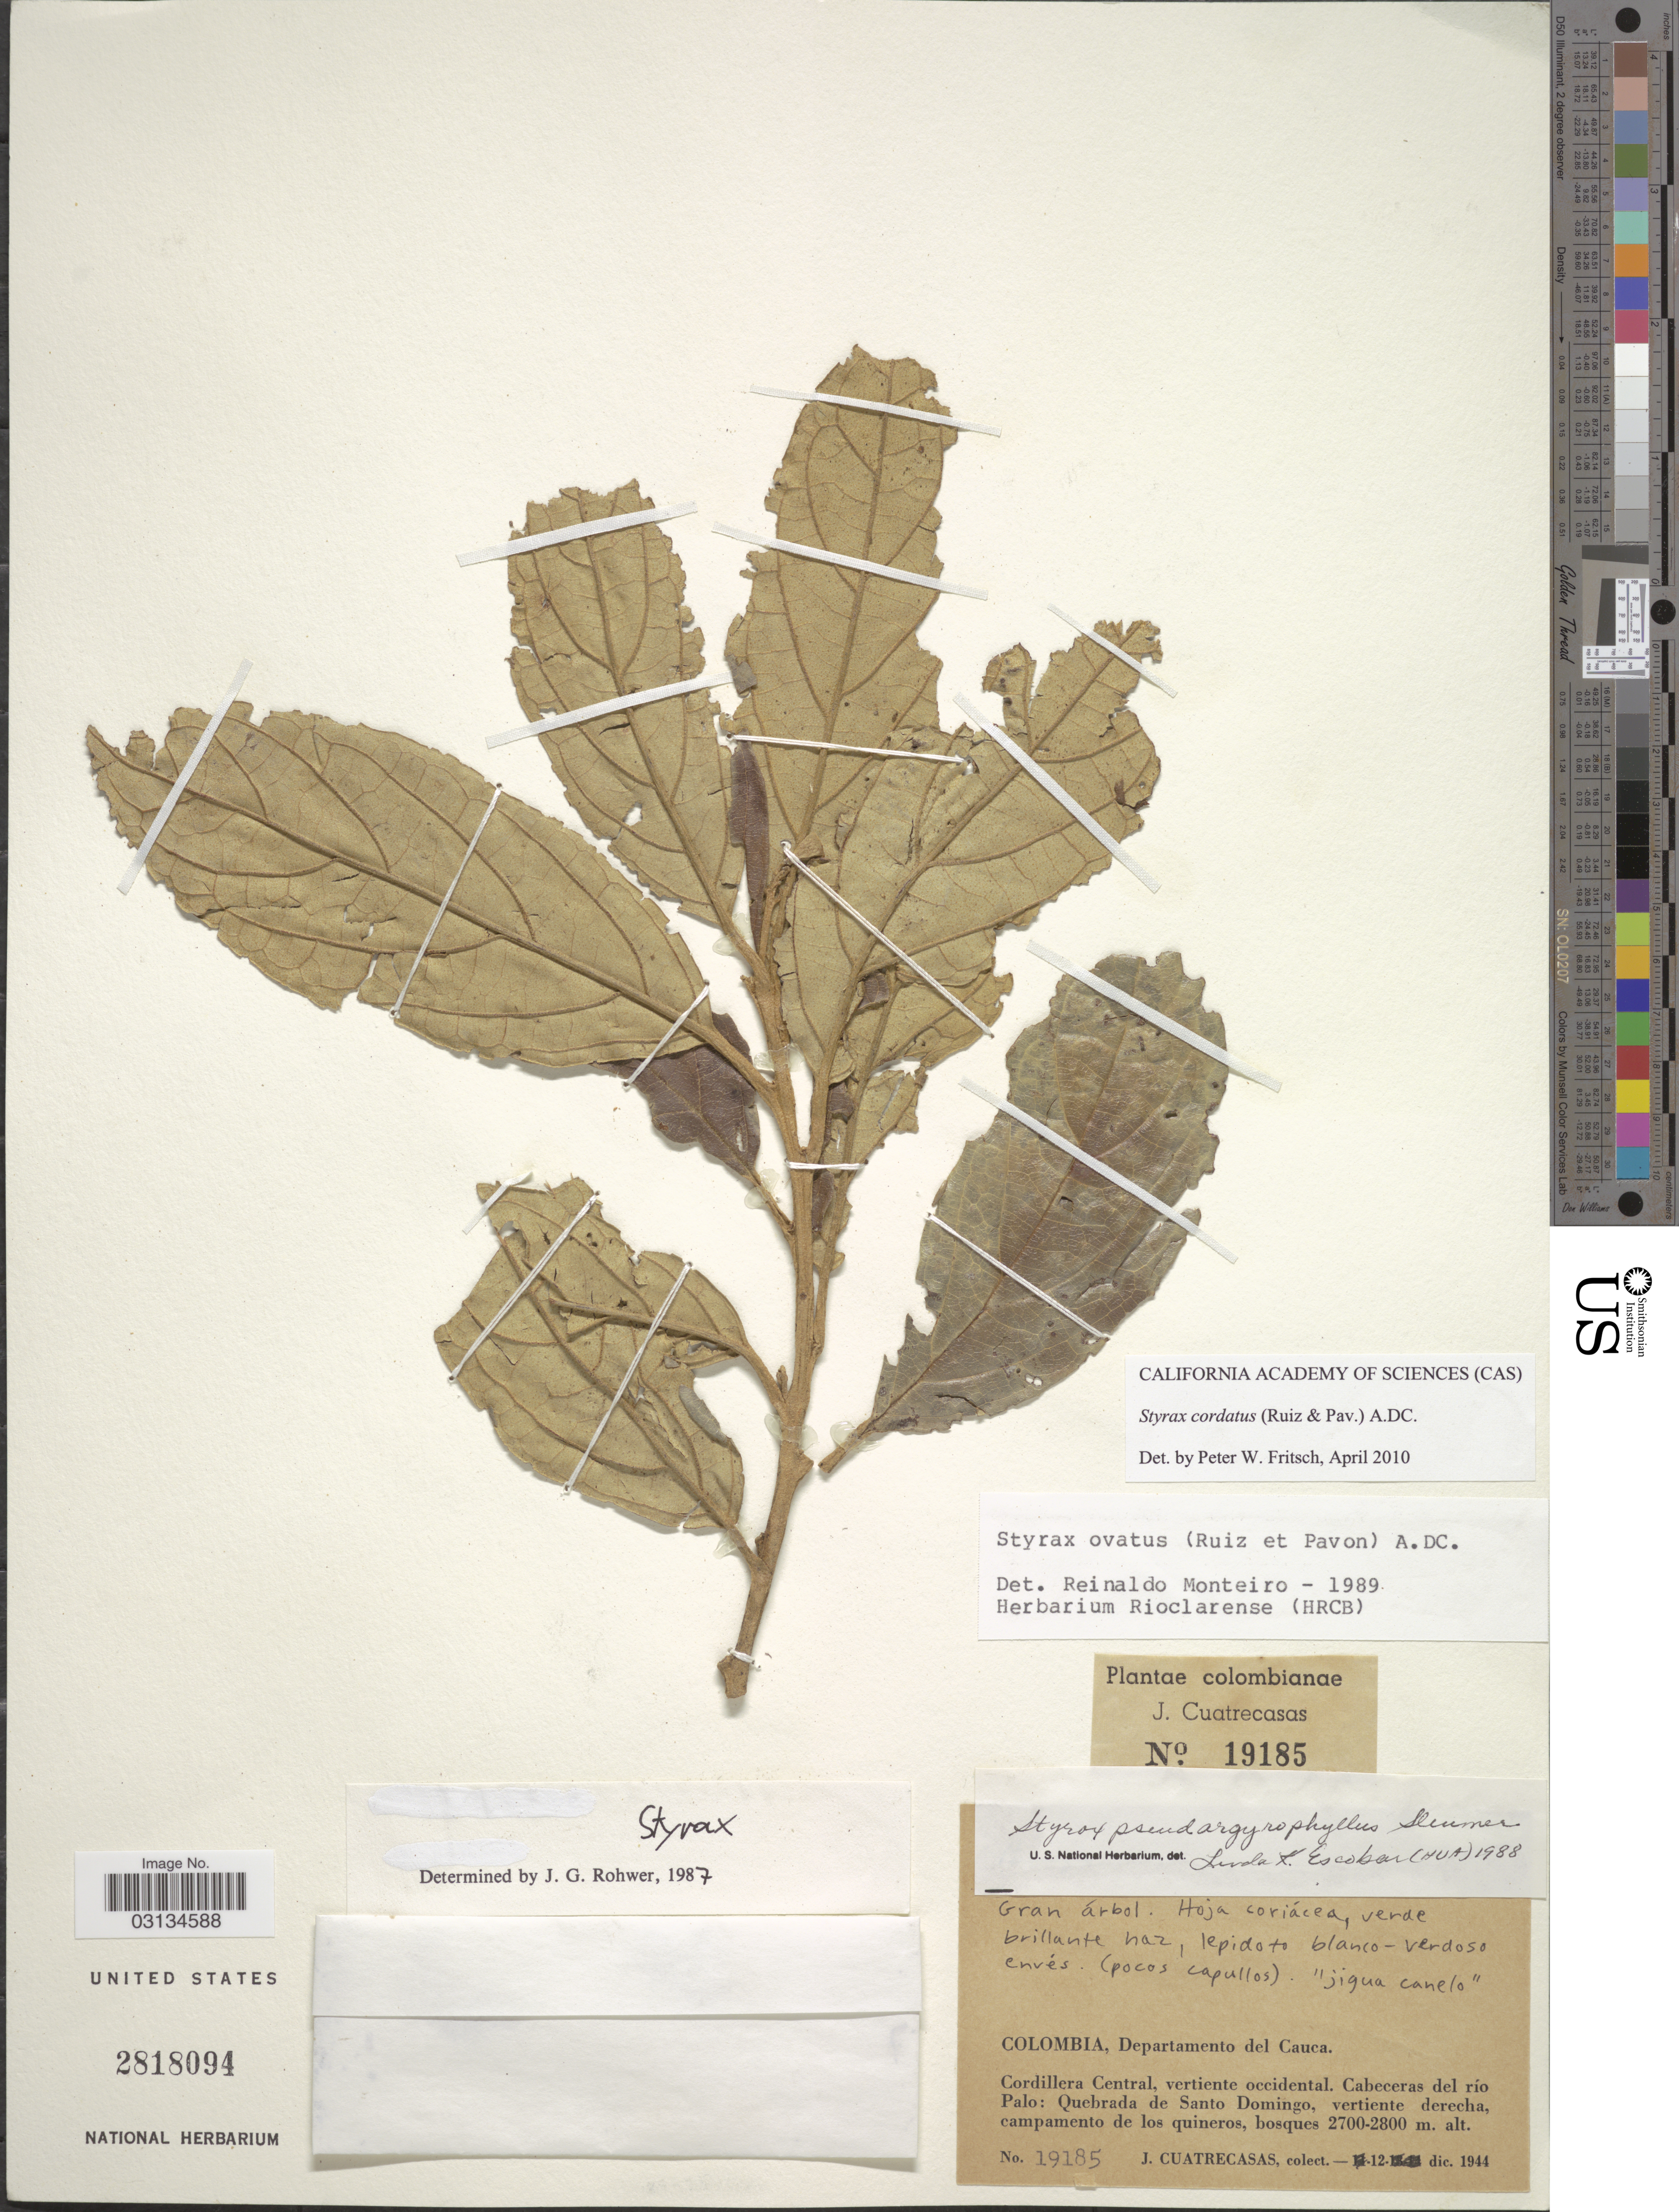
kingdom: Plantae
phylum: Tracheophyta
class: Magnoliopsida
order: Ericales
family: Styracaceae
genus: Styrax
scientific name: Styrax cordatus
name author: (Ruiz & Pav.) A. DC.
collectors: J. Cuatrecasas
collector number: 19185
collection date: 1944-12-12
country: Colombia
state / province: Cauca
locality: Departamento del Cauca. Cordillera Central, vertiente occidental. Cabeceras del río Palo: Quebrada de Santo Domingo.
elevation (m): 2700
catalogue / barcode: US 2818094